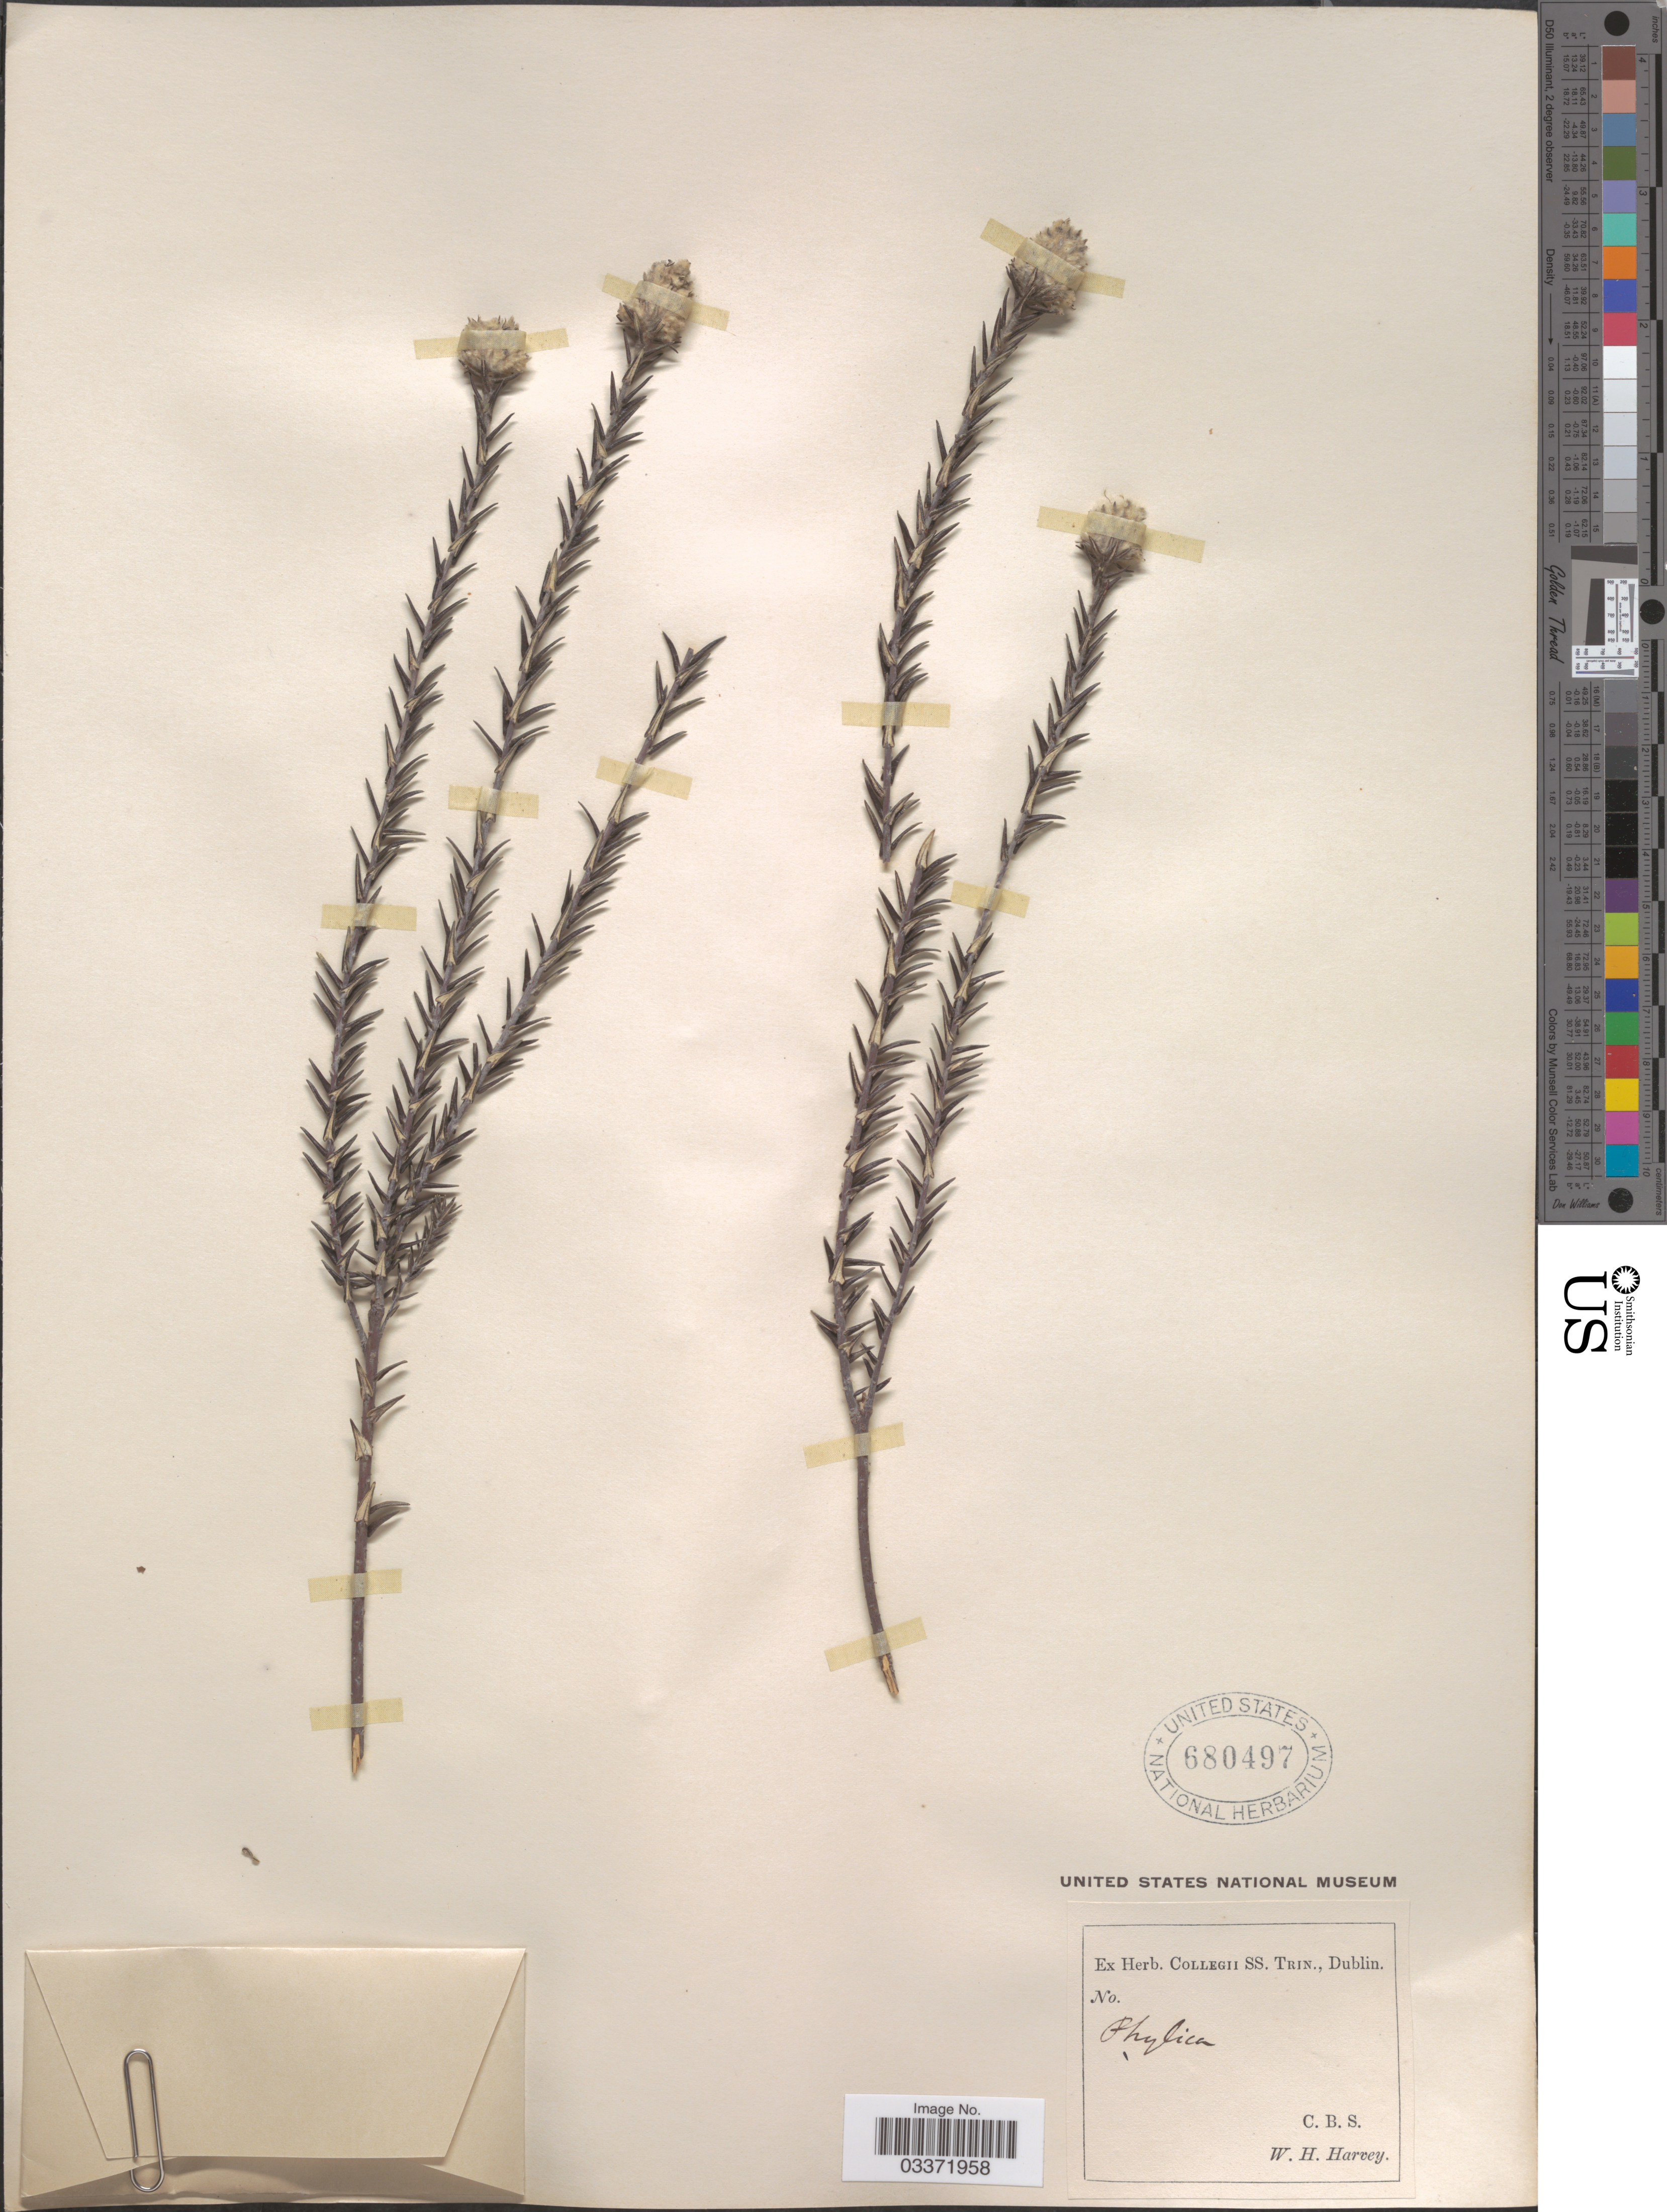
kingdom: Plantae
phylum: Tracheophyta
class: Magnoliopsida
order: Rosales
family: Rhamnaceae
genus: Phylica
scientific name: Phylica sp.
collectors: W. Harvey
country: South Africa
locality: C. B. S.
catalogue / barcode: US 680497